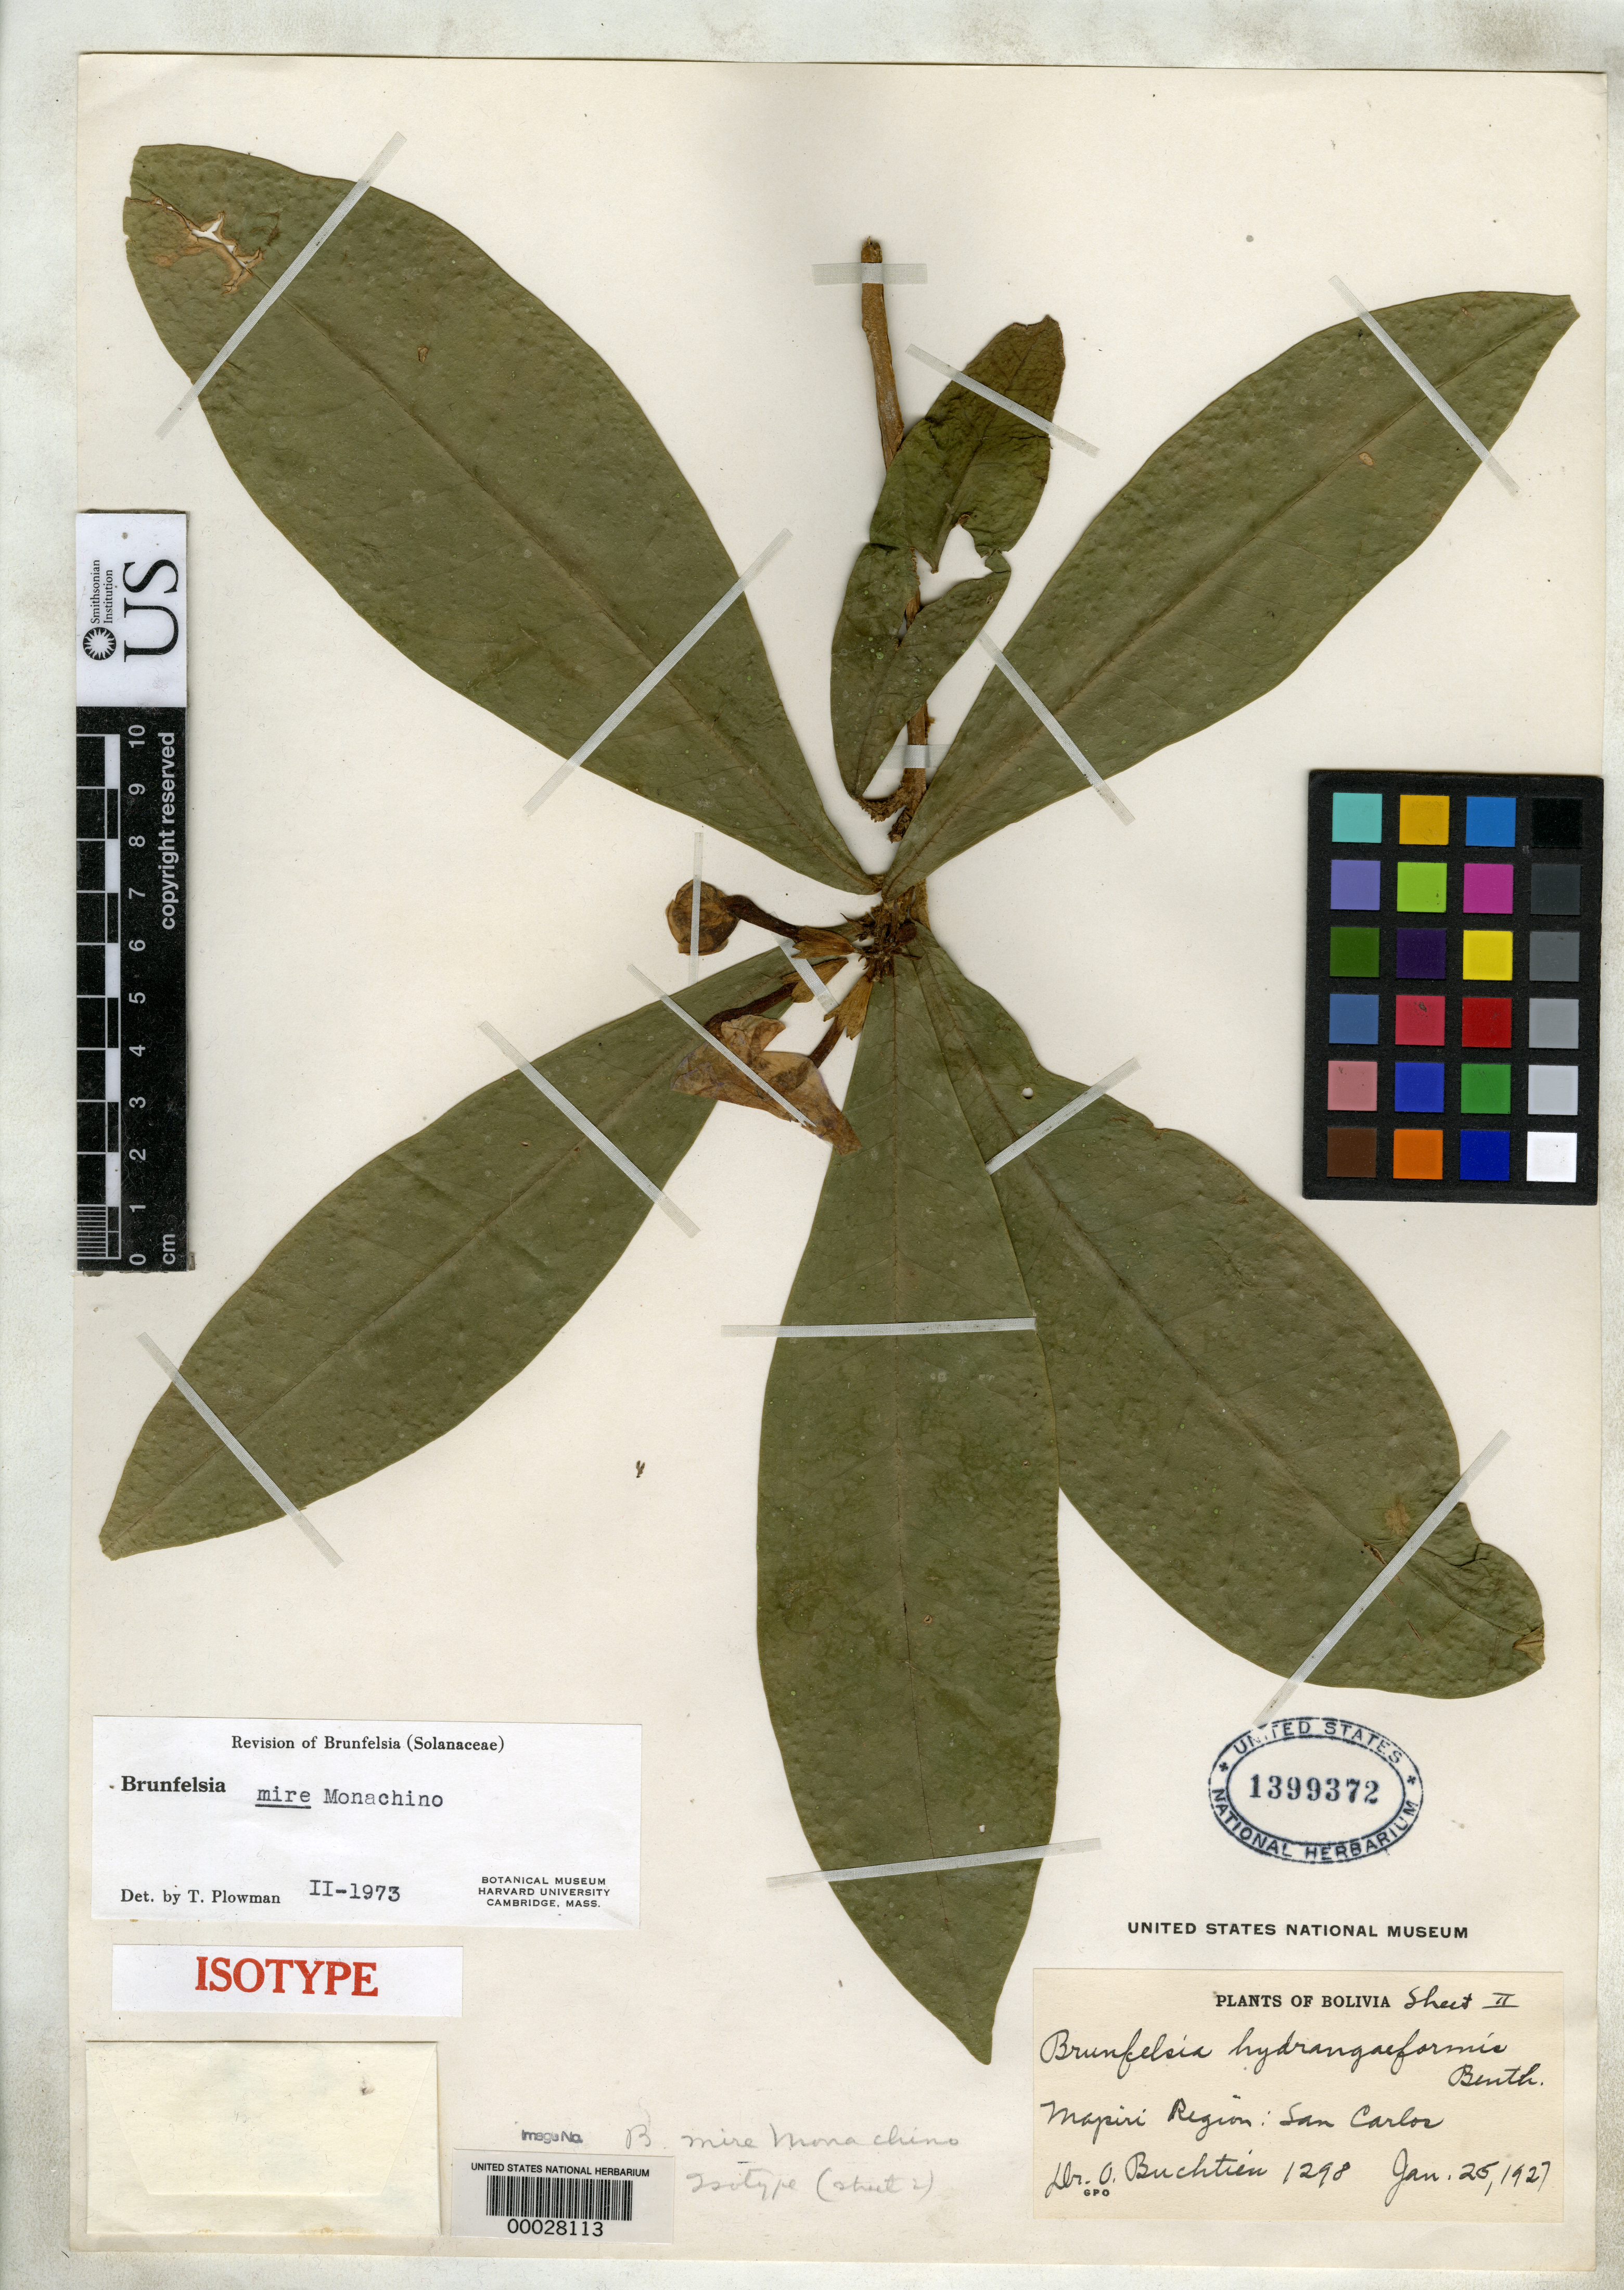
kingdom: Plantae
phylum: Tracheophyta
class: Magnoliopsida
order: Solanales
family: Solanaceae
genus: Brunfelsia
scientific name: Brunfelsia mire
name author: Monach.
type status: Isotype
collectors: O. Buchtien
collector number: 1298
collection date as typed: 25 Jan 1927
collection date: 1927-01-25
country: Bolivia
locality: Mapiri region, San Carlos.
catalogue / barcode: US 1399372